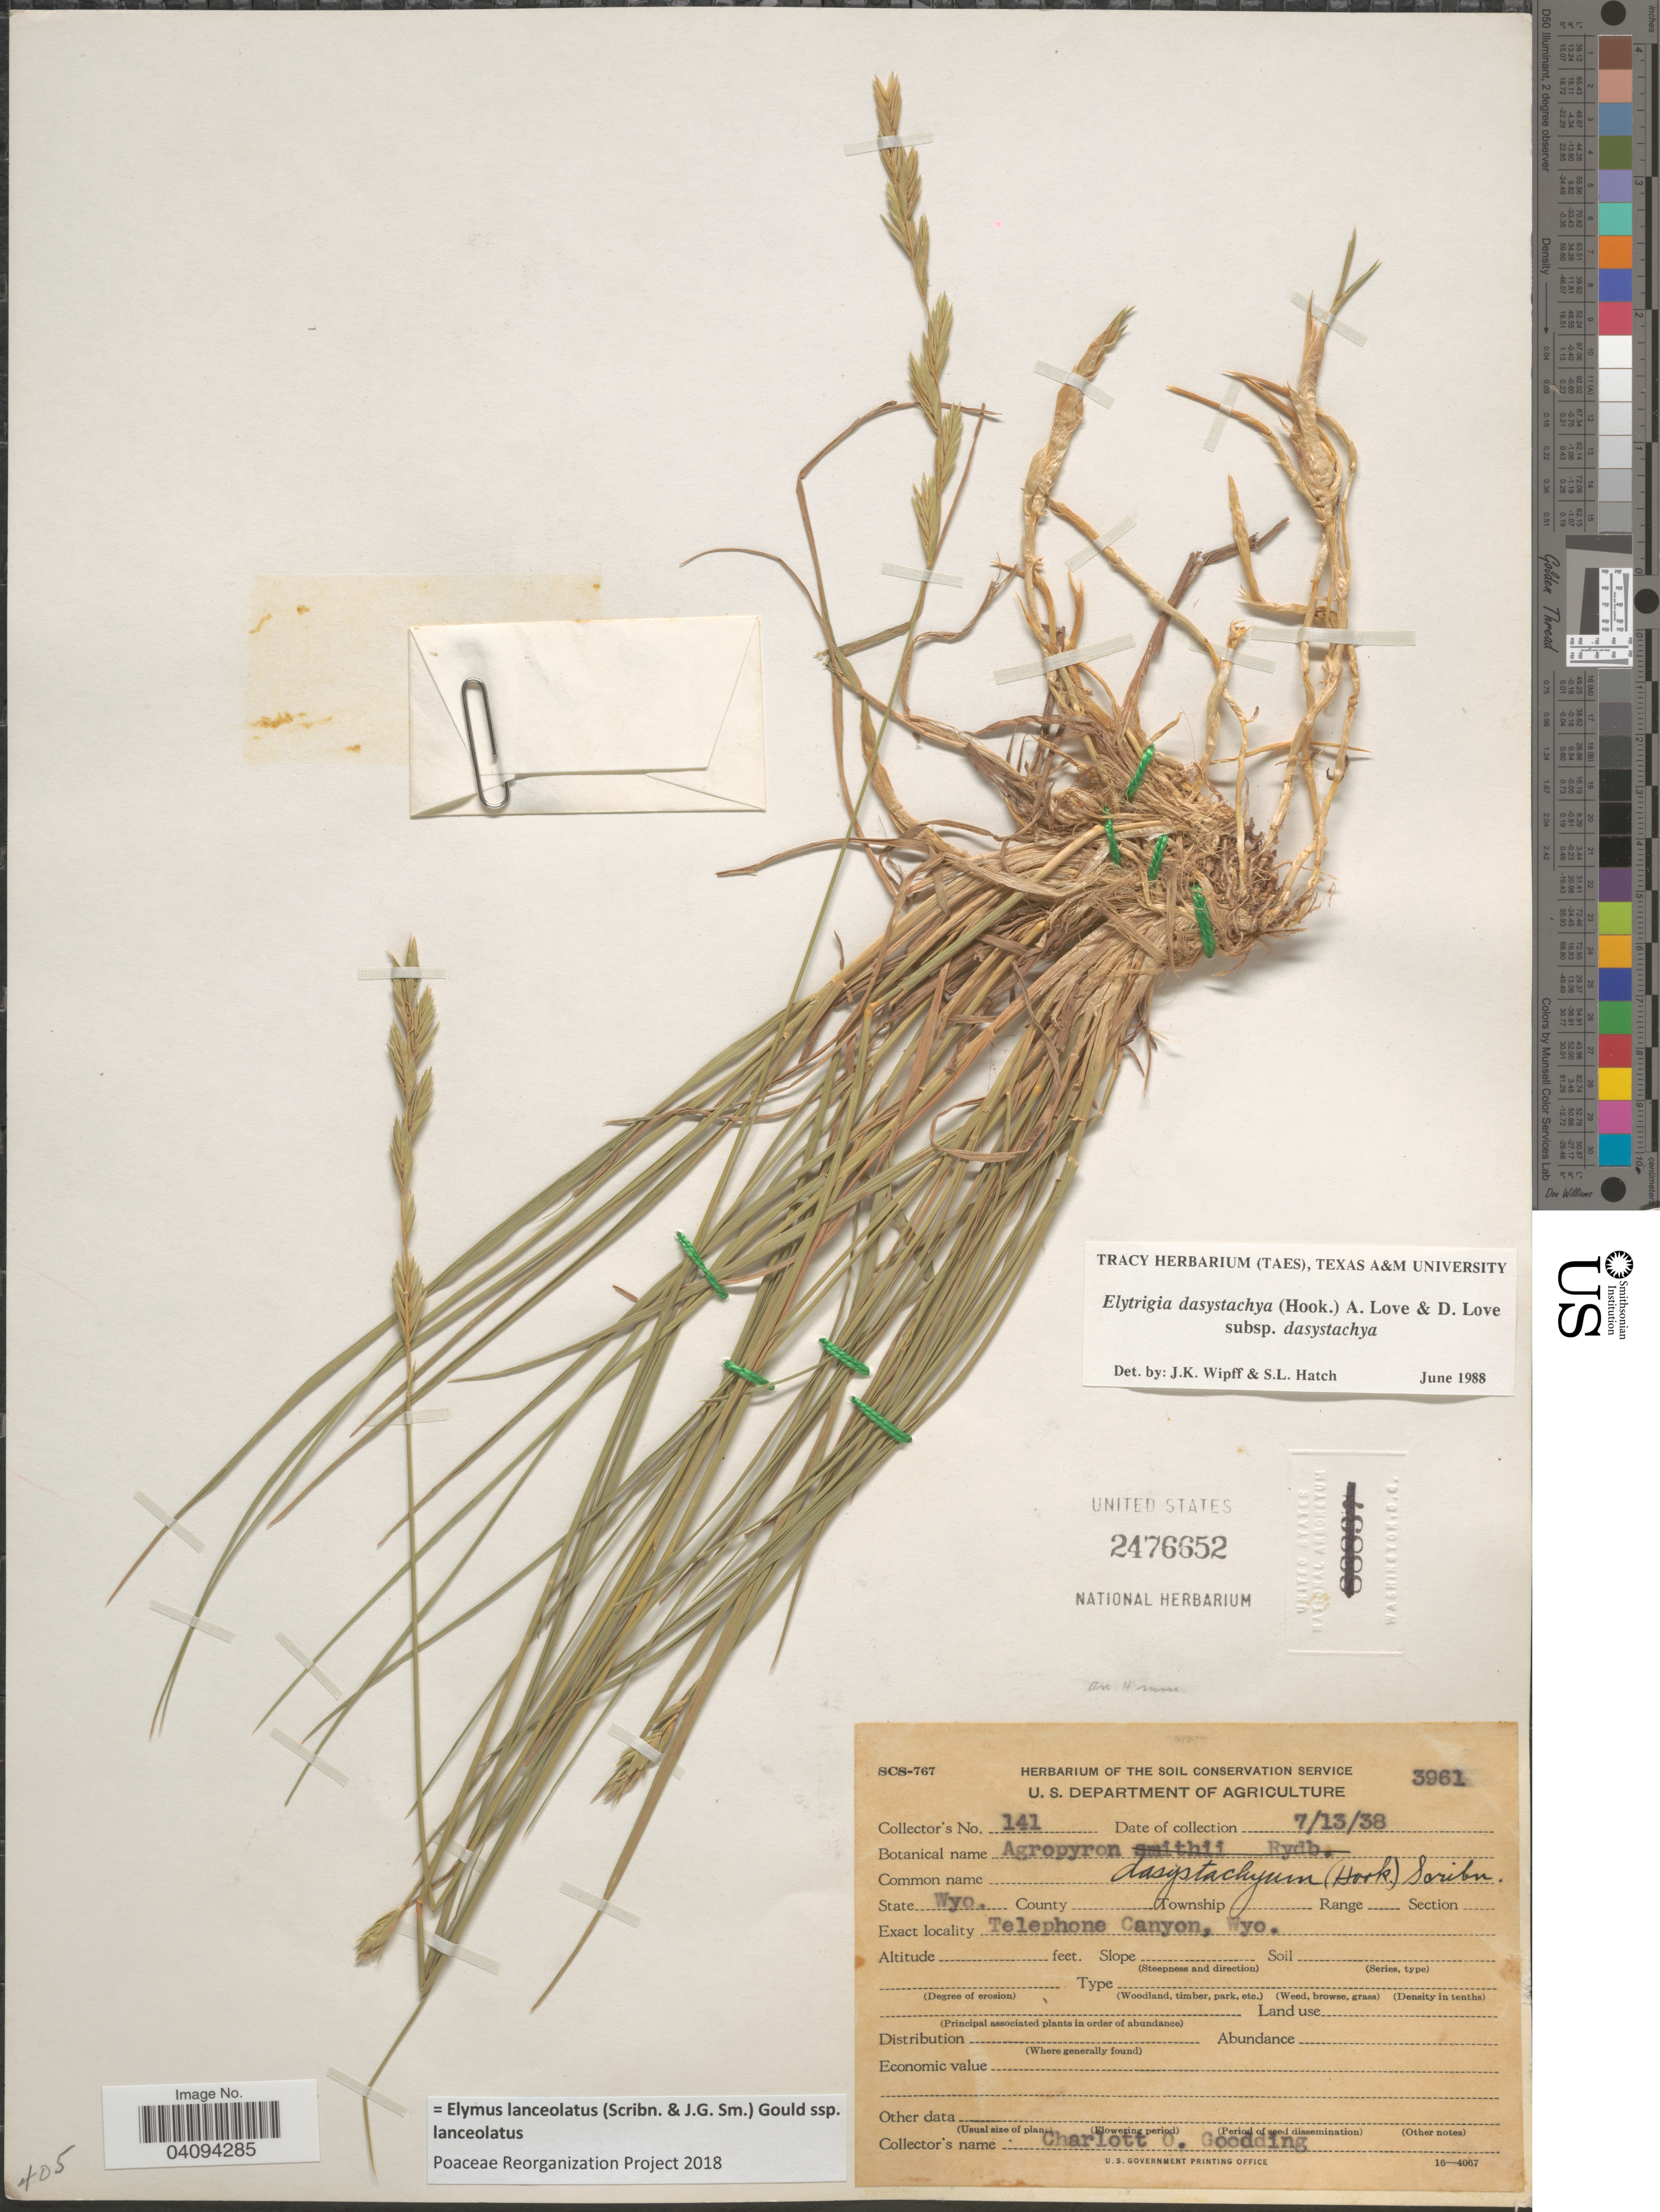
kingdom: Plantae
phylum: Tracheophyta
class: Liliopsida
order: Poales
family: Poaceae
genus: Elymus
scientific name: Elymus lanceolatus subsp. lanceolatus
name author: (Scribn. & J.G. Sm.) Gould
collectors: C. Goodding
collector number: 141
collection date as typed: Transcribed d/m/y: 13/7/38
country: United States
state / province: Wyoming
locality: Telephone Canyon.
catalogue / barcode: US 2476652